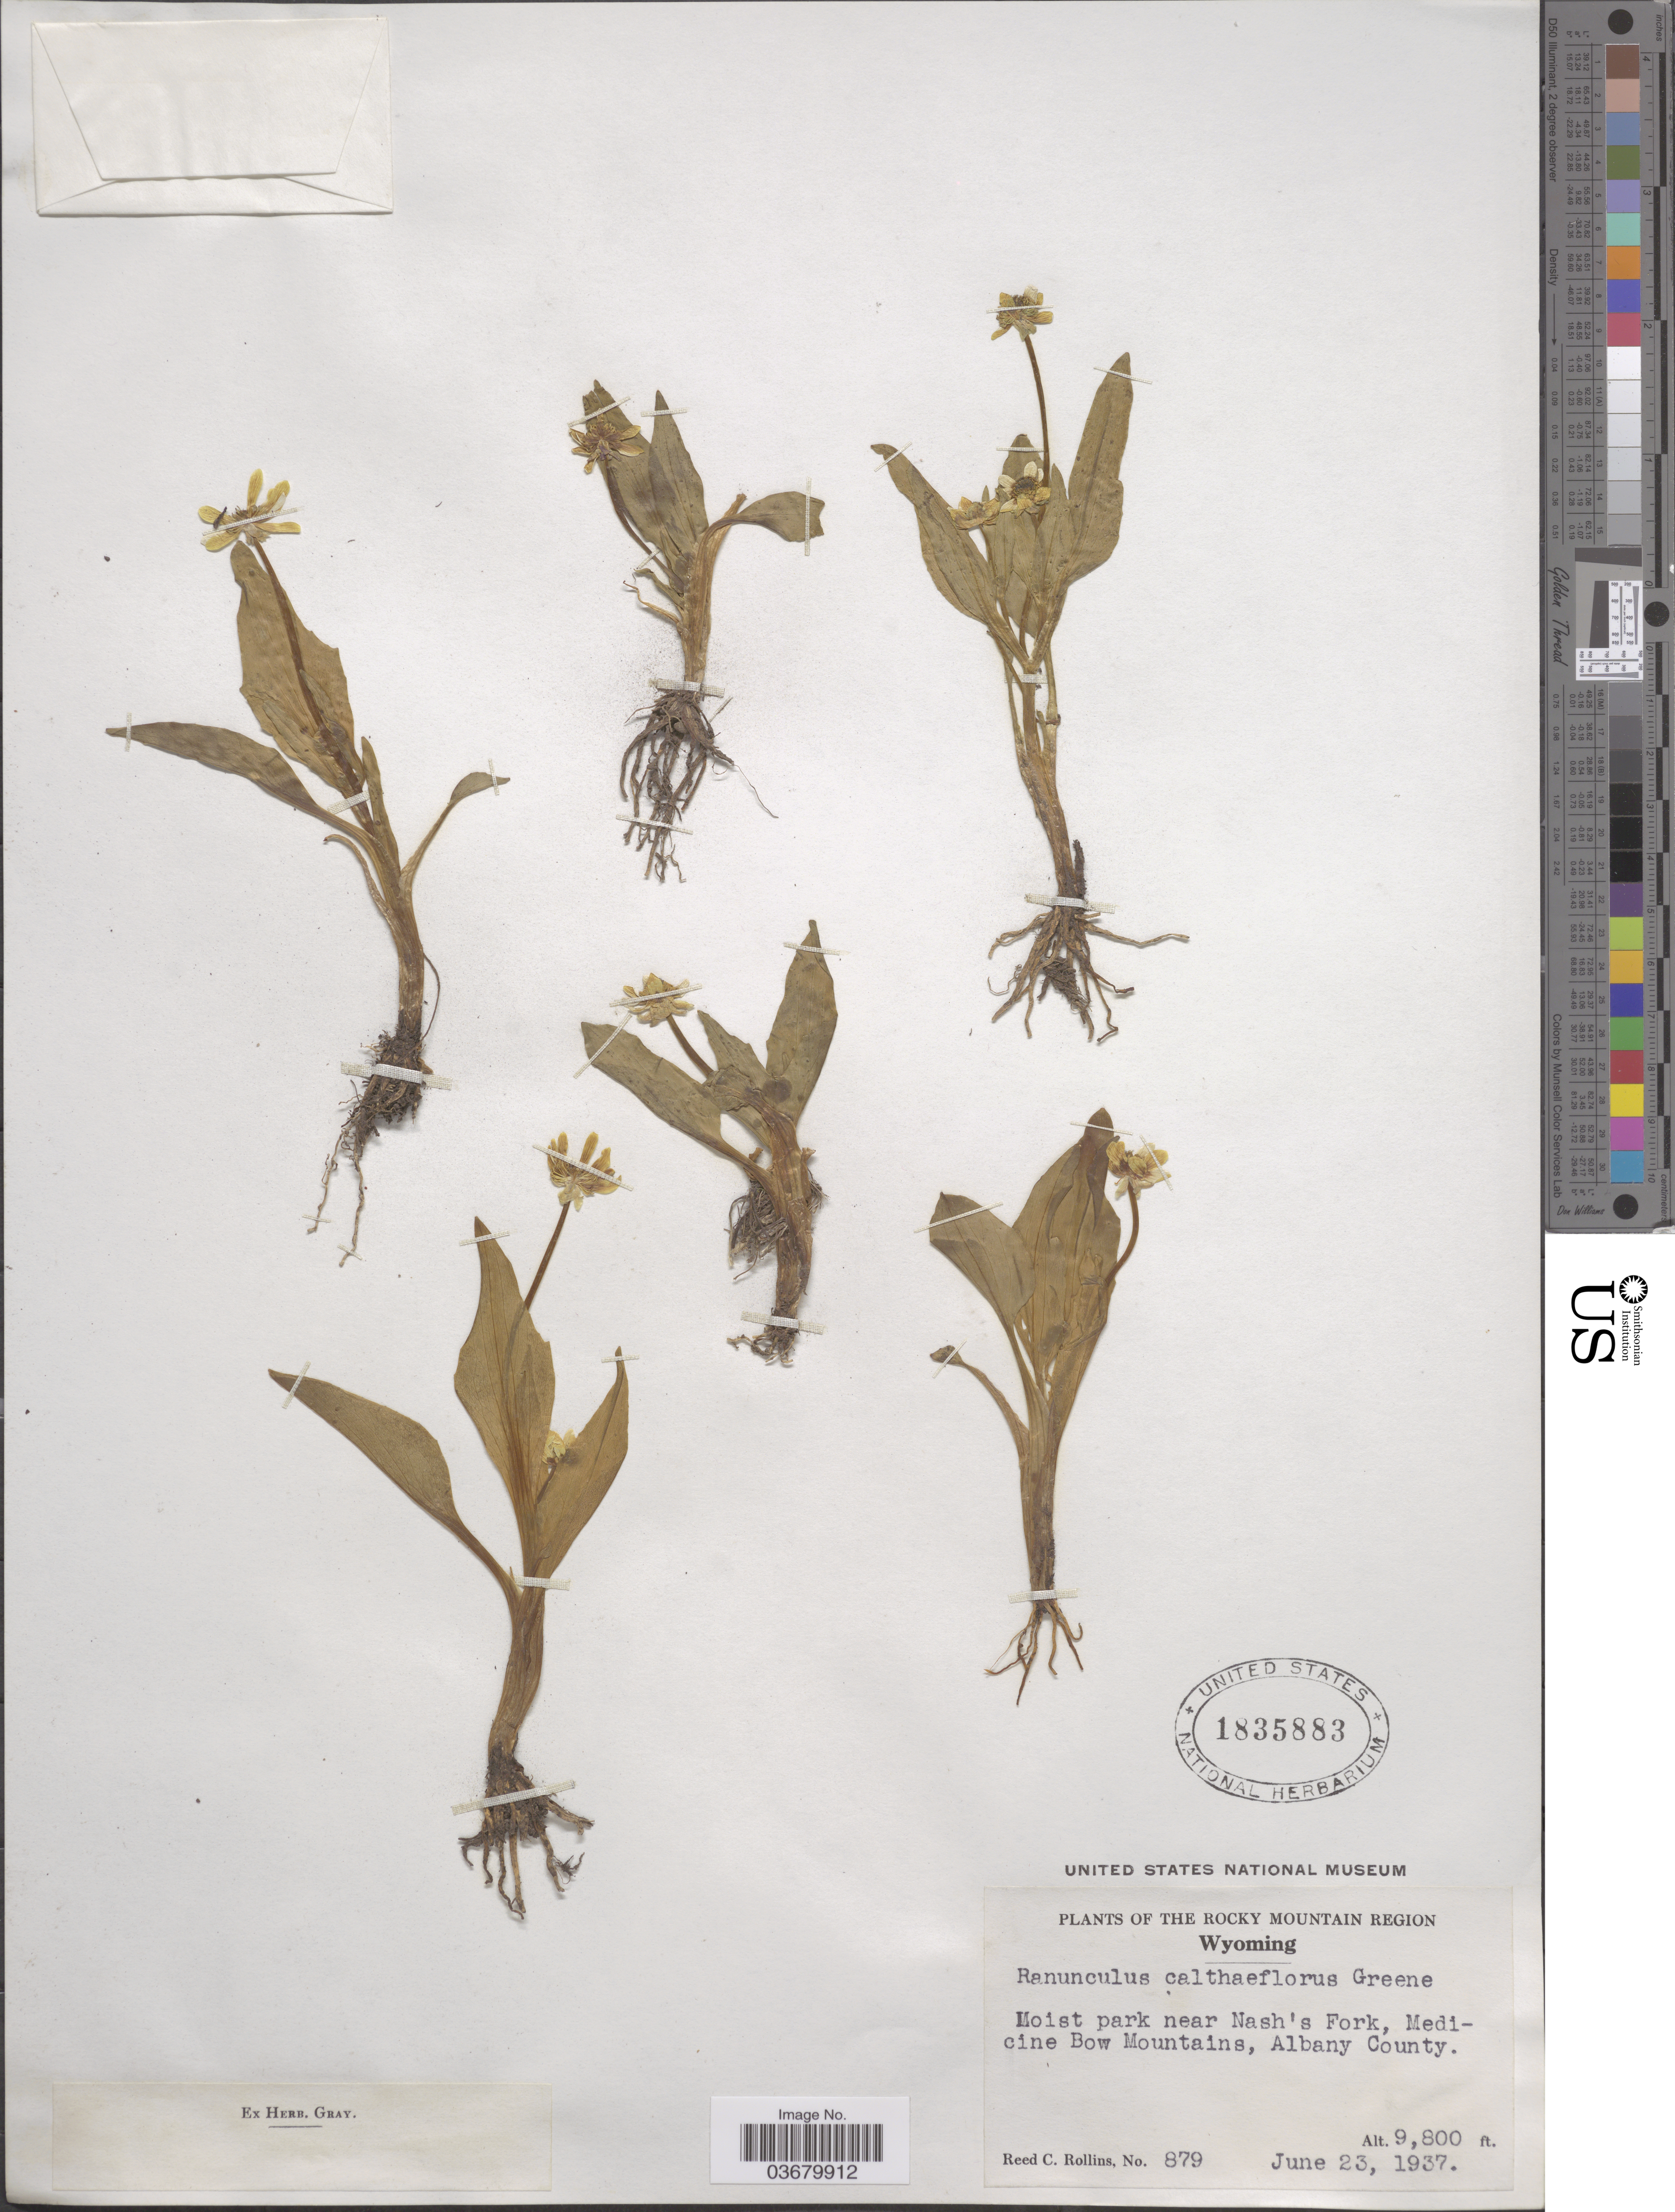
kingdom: Plantae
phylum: Tracheophyta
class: Magnoliopsida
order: Ranunculales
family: Ranunculaceae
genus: Ranunculus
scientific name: Ranunculus alismifolius var. montanus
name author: S. Watson in C. King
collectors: R. C. Rollins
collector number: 879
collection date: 1937-06-23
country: United States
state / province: Wyoming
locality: The Rocky Mountain Region. Near Nash's Fork, Medicine Bow Mountains, Albany County.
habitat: moist park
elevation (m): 2987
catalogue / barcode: US 1835883